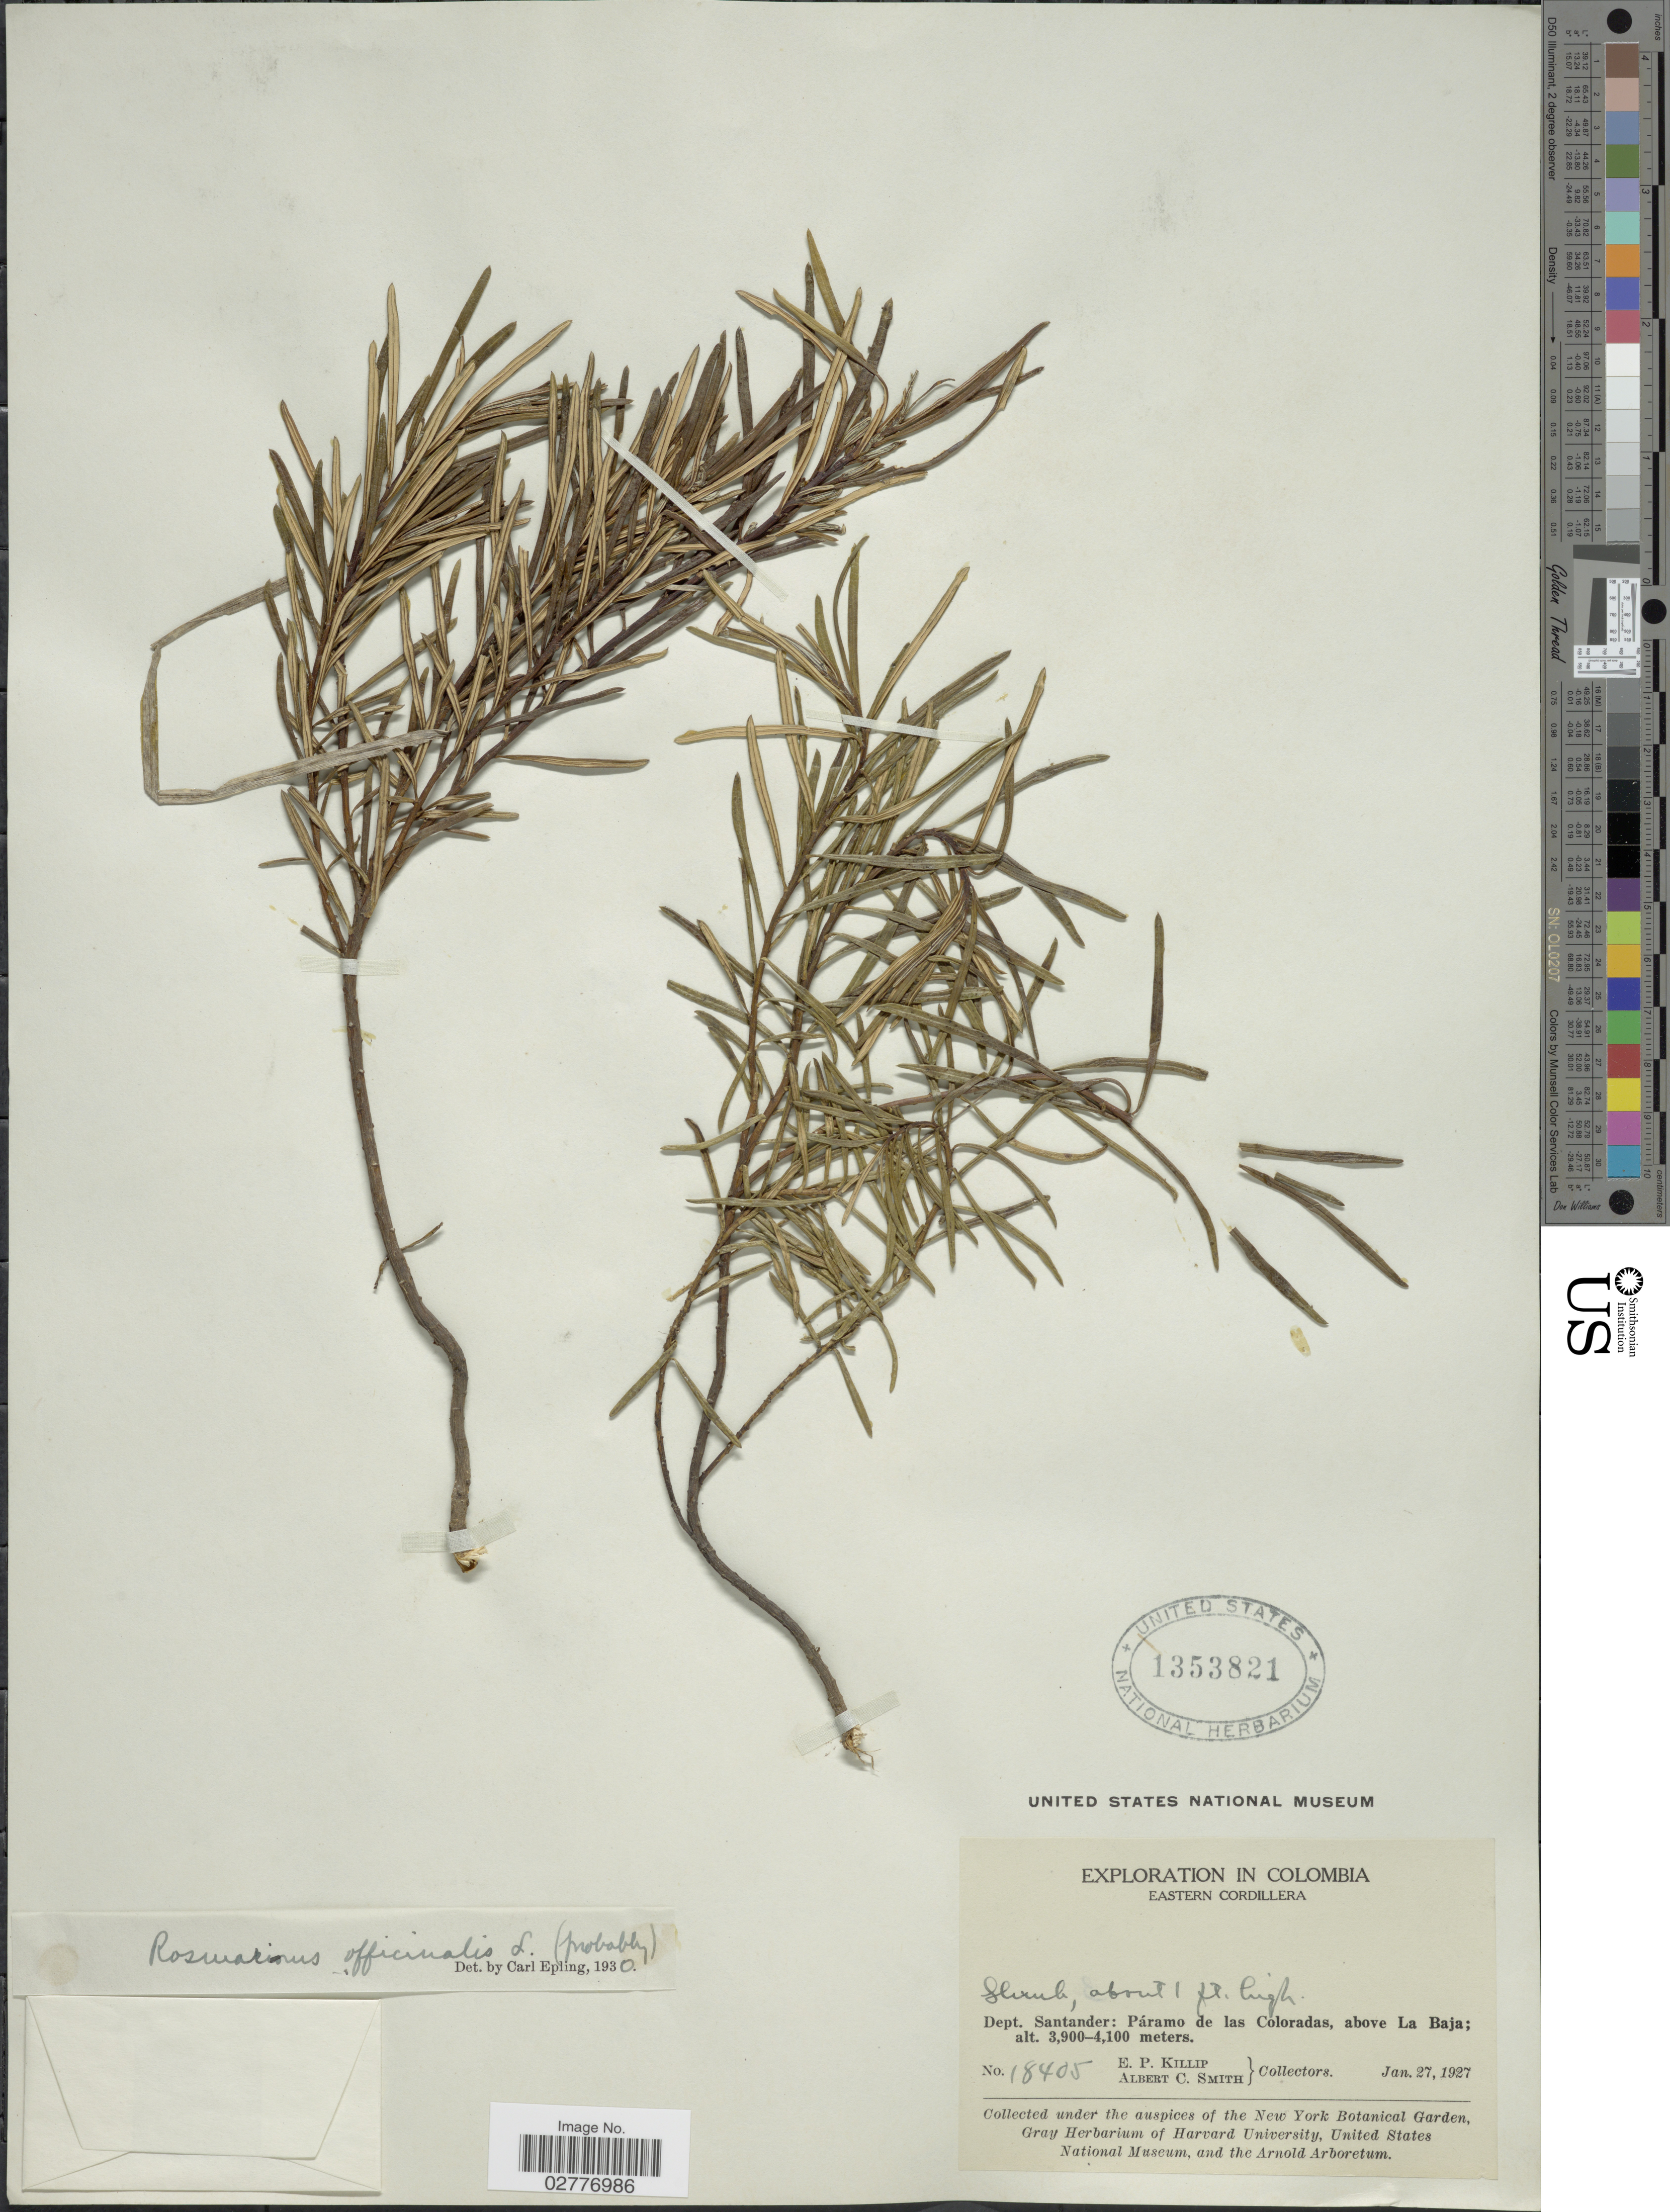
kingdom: Plantae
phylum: Tracheophyta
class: Magnoliopsida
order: Lamiales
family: Lamiaceae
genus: Rosmarinus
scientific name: Rosmarinus officinalis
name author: L.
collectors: E. P. Killip & A. C. Smith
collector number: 18405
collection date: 1927-01-27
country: Colombia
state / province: Santander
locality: Eastern Cordillera. Dept. Santander: Páramo de las Coloradas, above La Baja.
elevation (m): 3900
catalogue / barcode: US 1353821